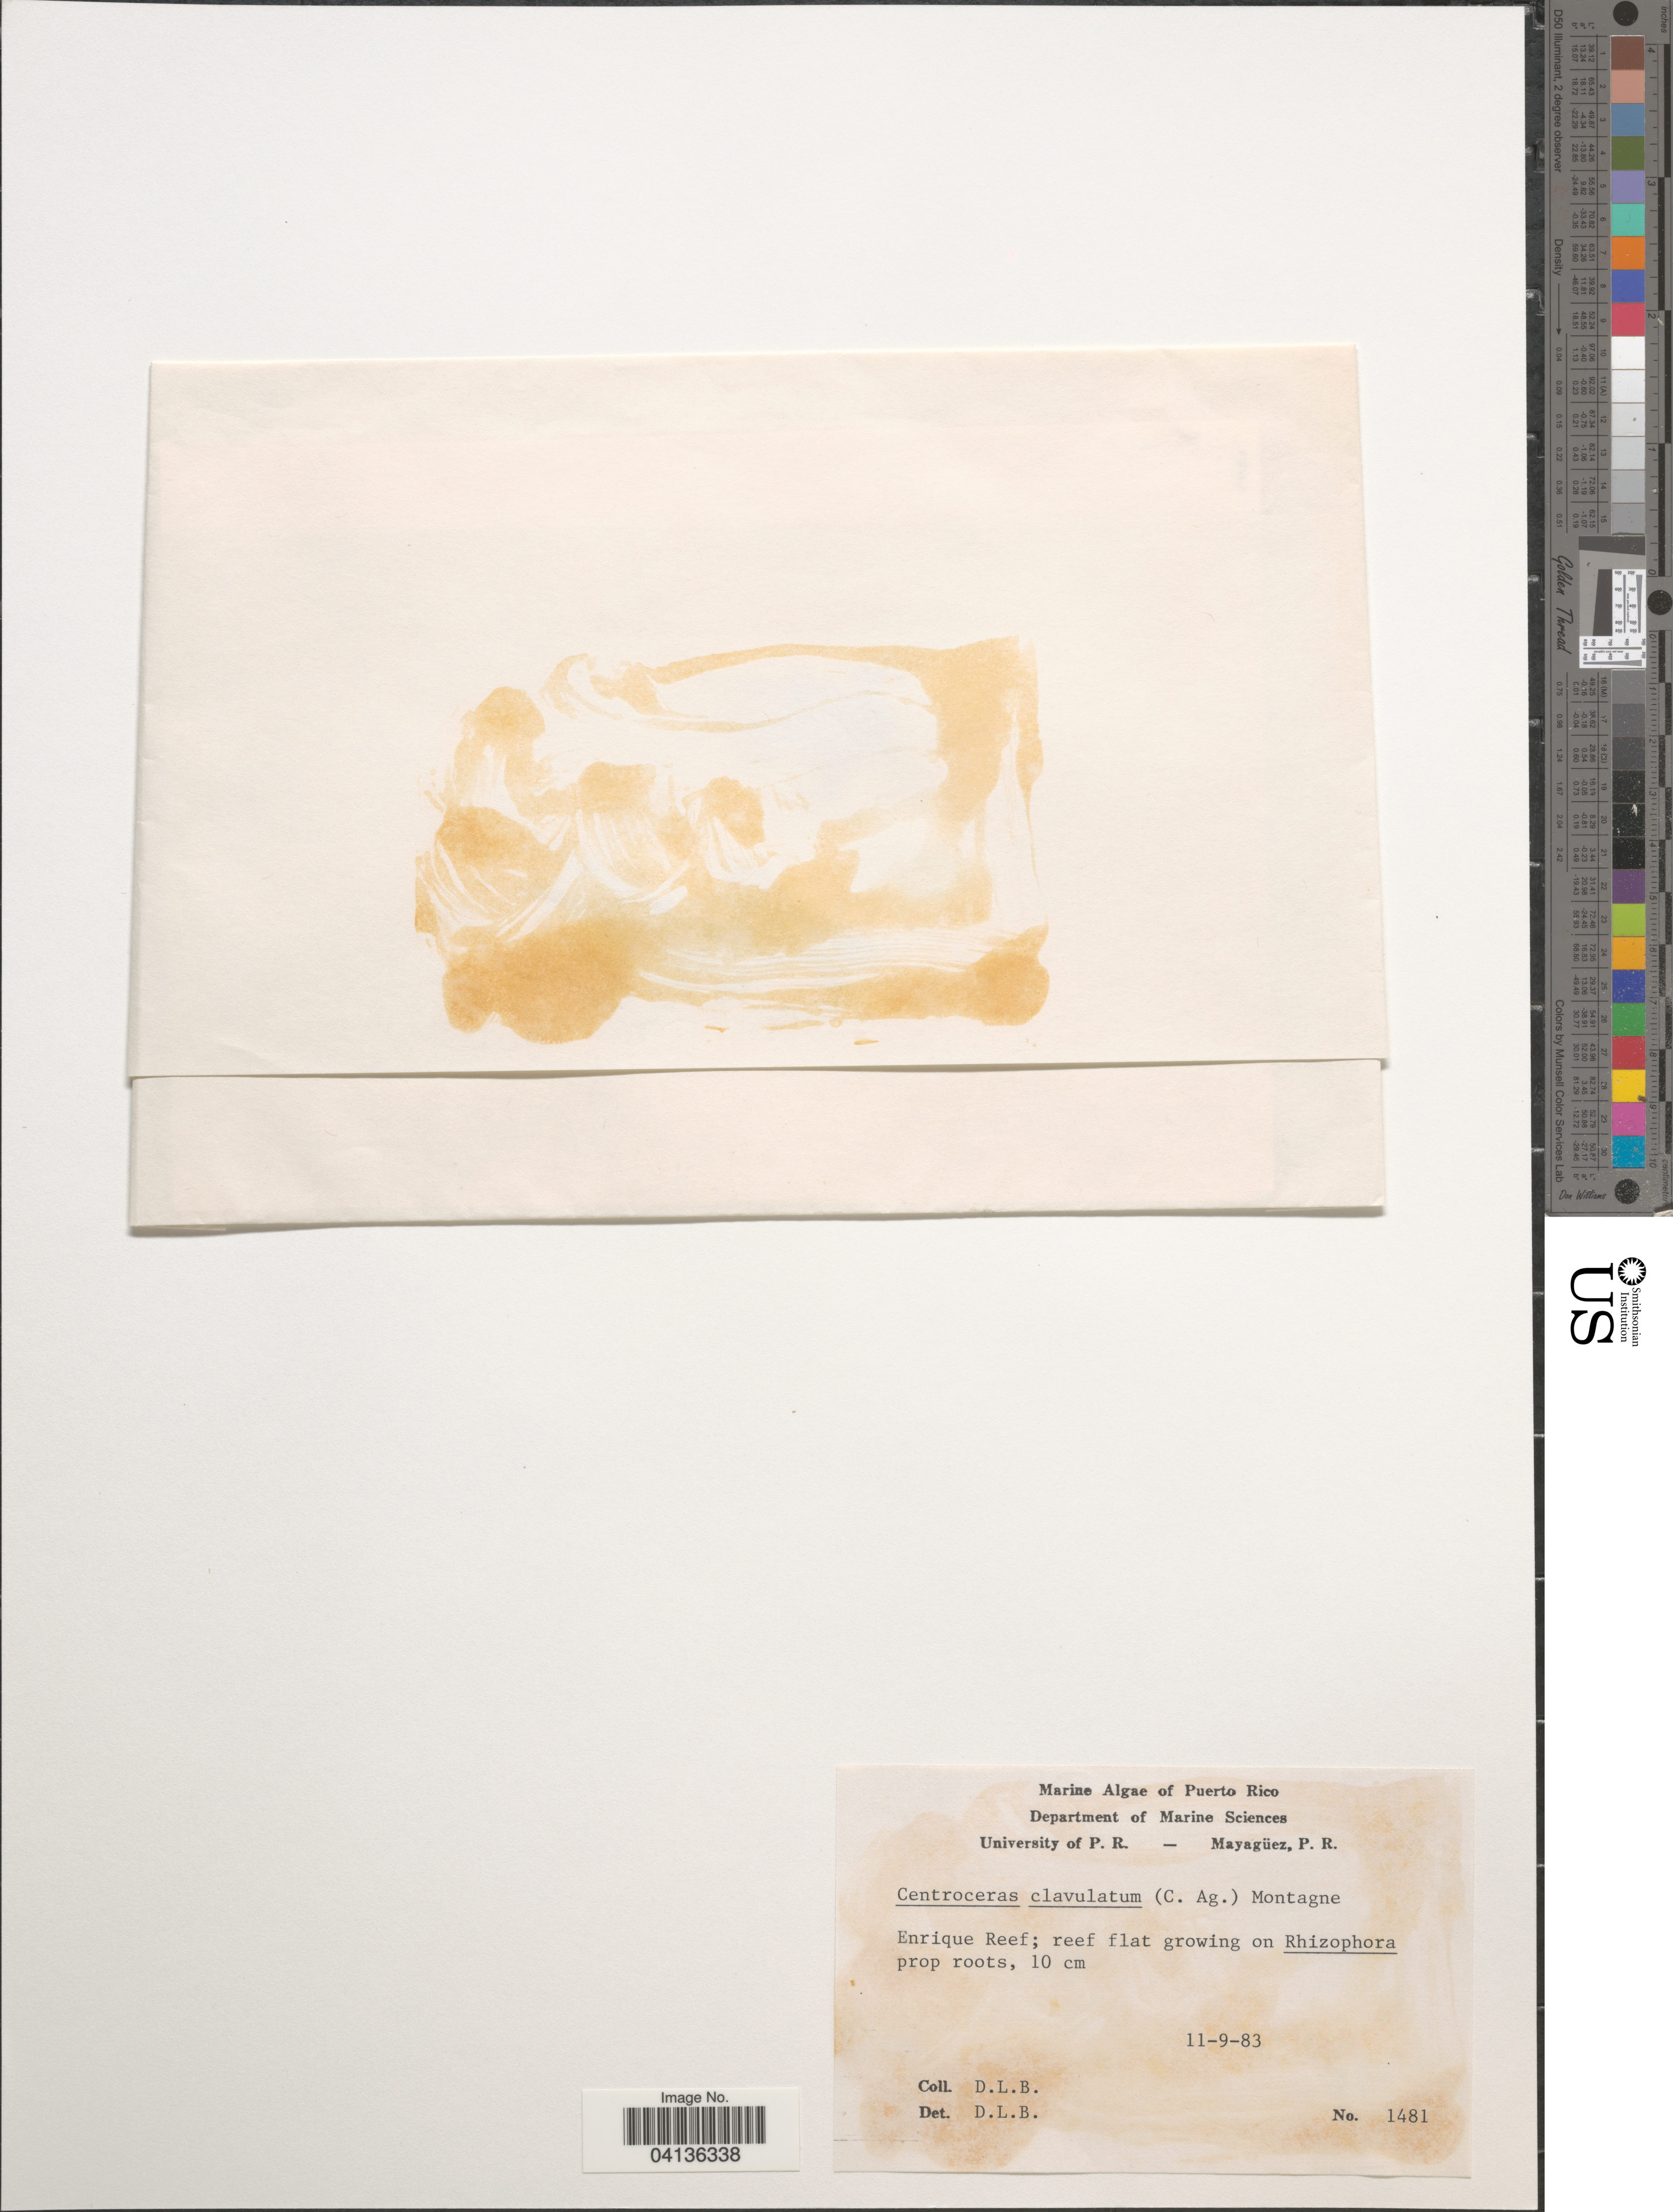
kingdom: Plantae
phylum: Rhodophyta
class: Florideophyceae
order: Ceramiales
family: Ceramiaceae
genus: Centroceras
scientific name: Centroceras clavulatum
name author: (C. Agardh) Mont.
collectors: D. L. B.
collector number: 1481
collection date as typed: Transcribed d/m/y: 11/9/83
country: Puerto Rico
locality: Enrique Reef.